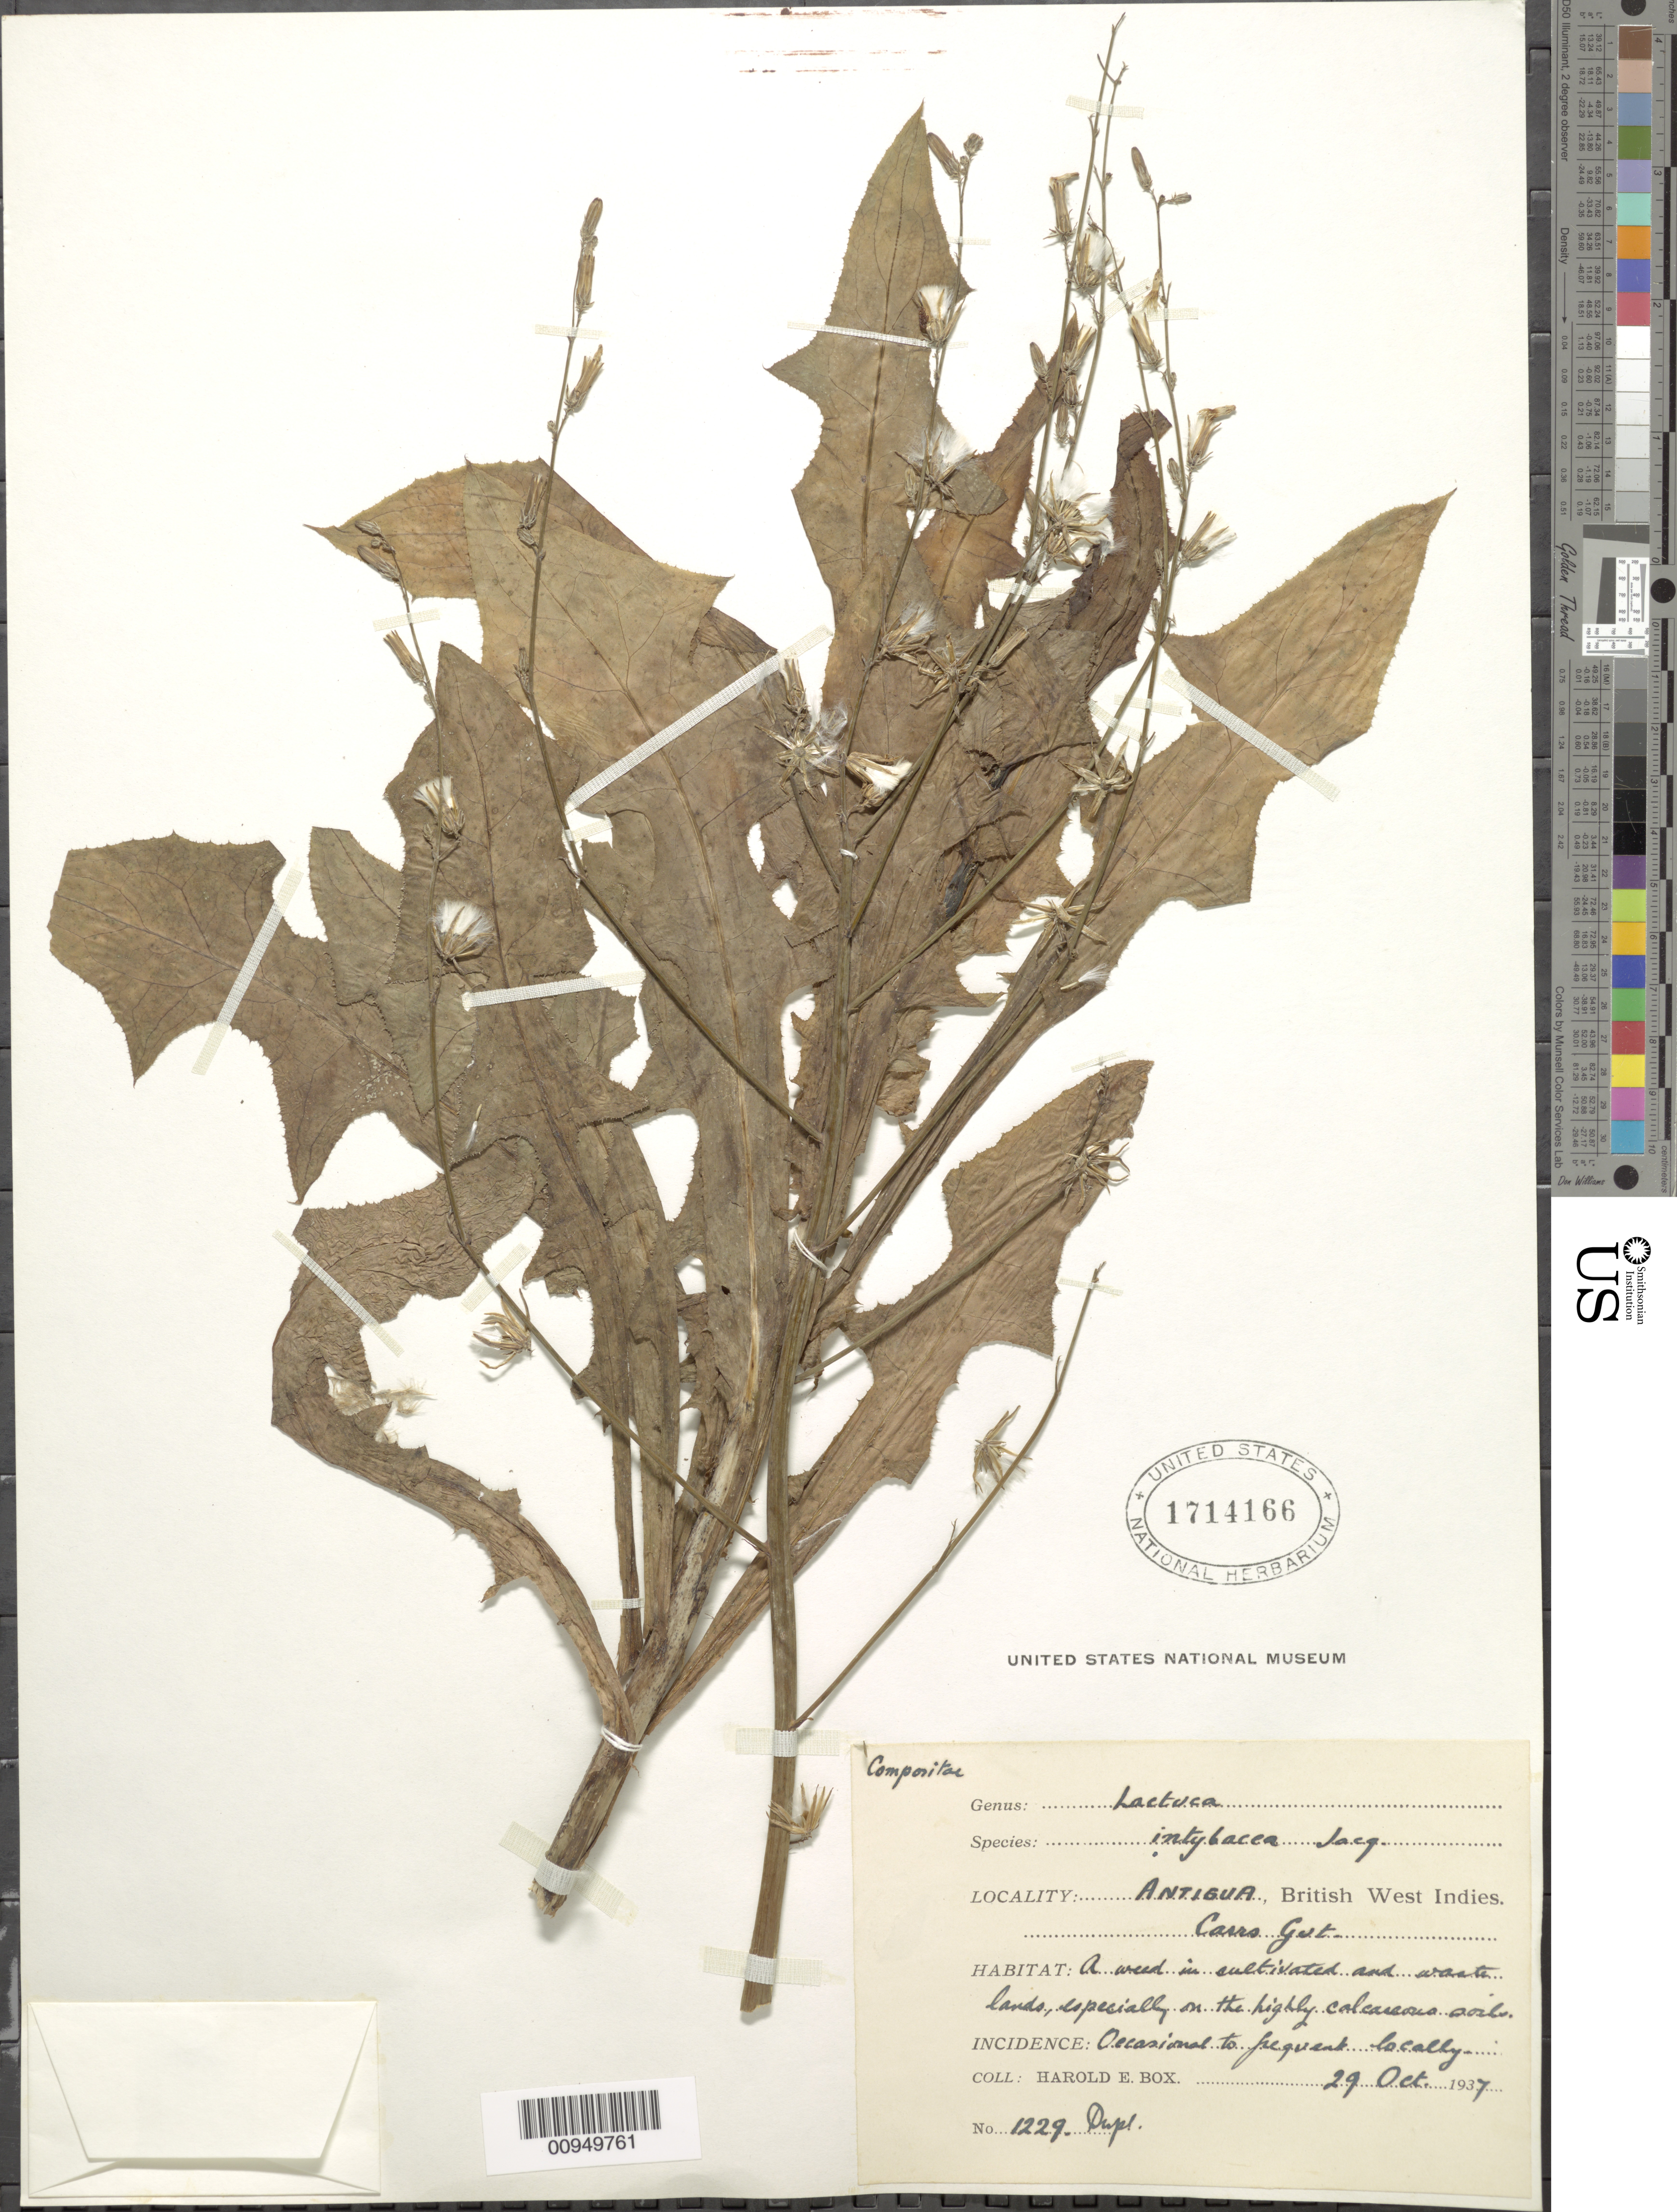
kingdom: Plantae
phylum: Tracheophyta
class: Magnoliopsida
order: Asterales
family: Asteraceae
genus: Launaea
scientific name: Launaea intybacea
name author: (Jacq.) Beauverd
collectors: H. E. Box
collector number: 1229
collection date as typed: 29 Oct 1937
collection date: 1937-10-29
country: Antigua and Barbuda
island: Antigua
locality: "Carrs" Gut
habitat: In cultivated and waste places, especially on the highly calcareous soil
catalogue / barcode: US 1714166